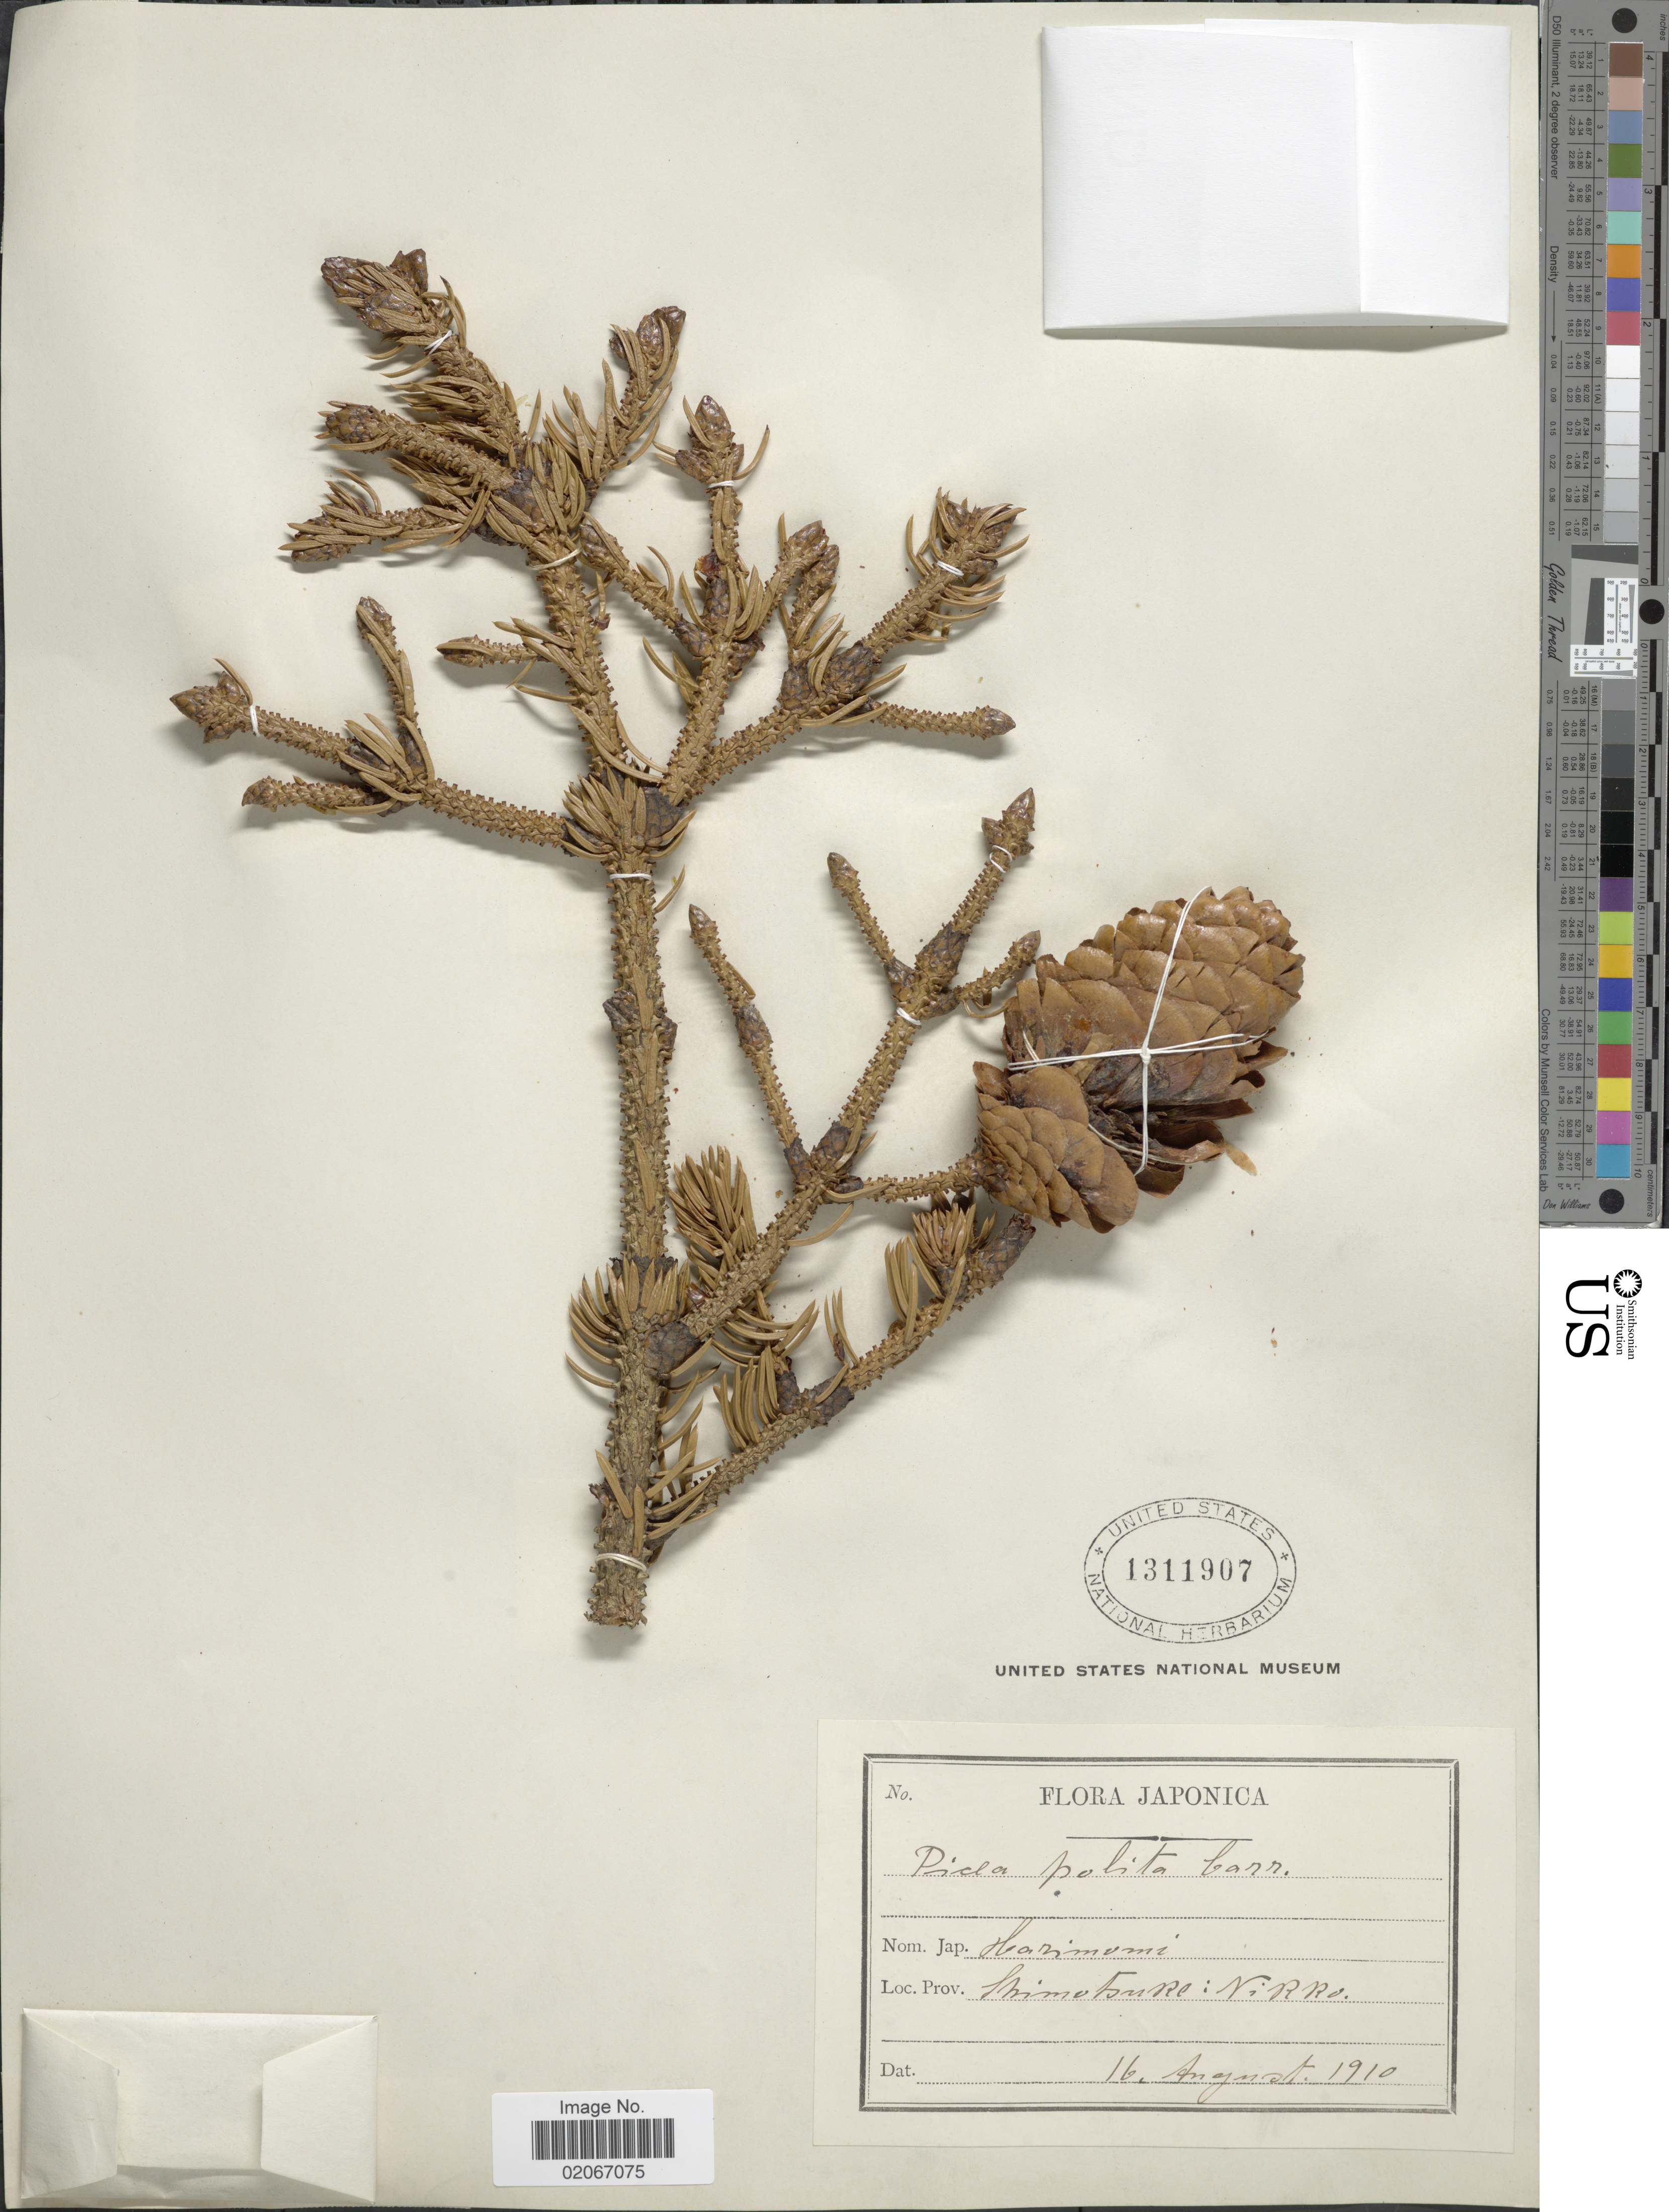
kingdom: Plantae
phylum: Tracheophyta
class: Pinopsida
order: Pinales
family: Pinaceae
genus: Picea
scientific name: Picea polita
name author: (Siebold & Zucc.) Carrière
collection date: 1910-08-16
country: Japan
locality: Shimotsuke: Nikko.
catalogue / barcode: US 1311907